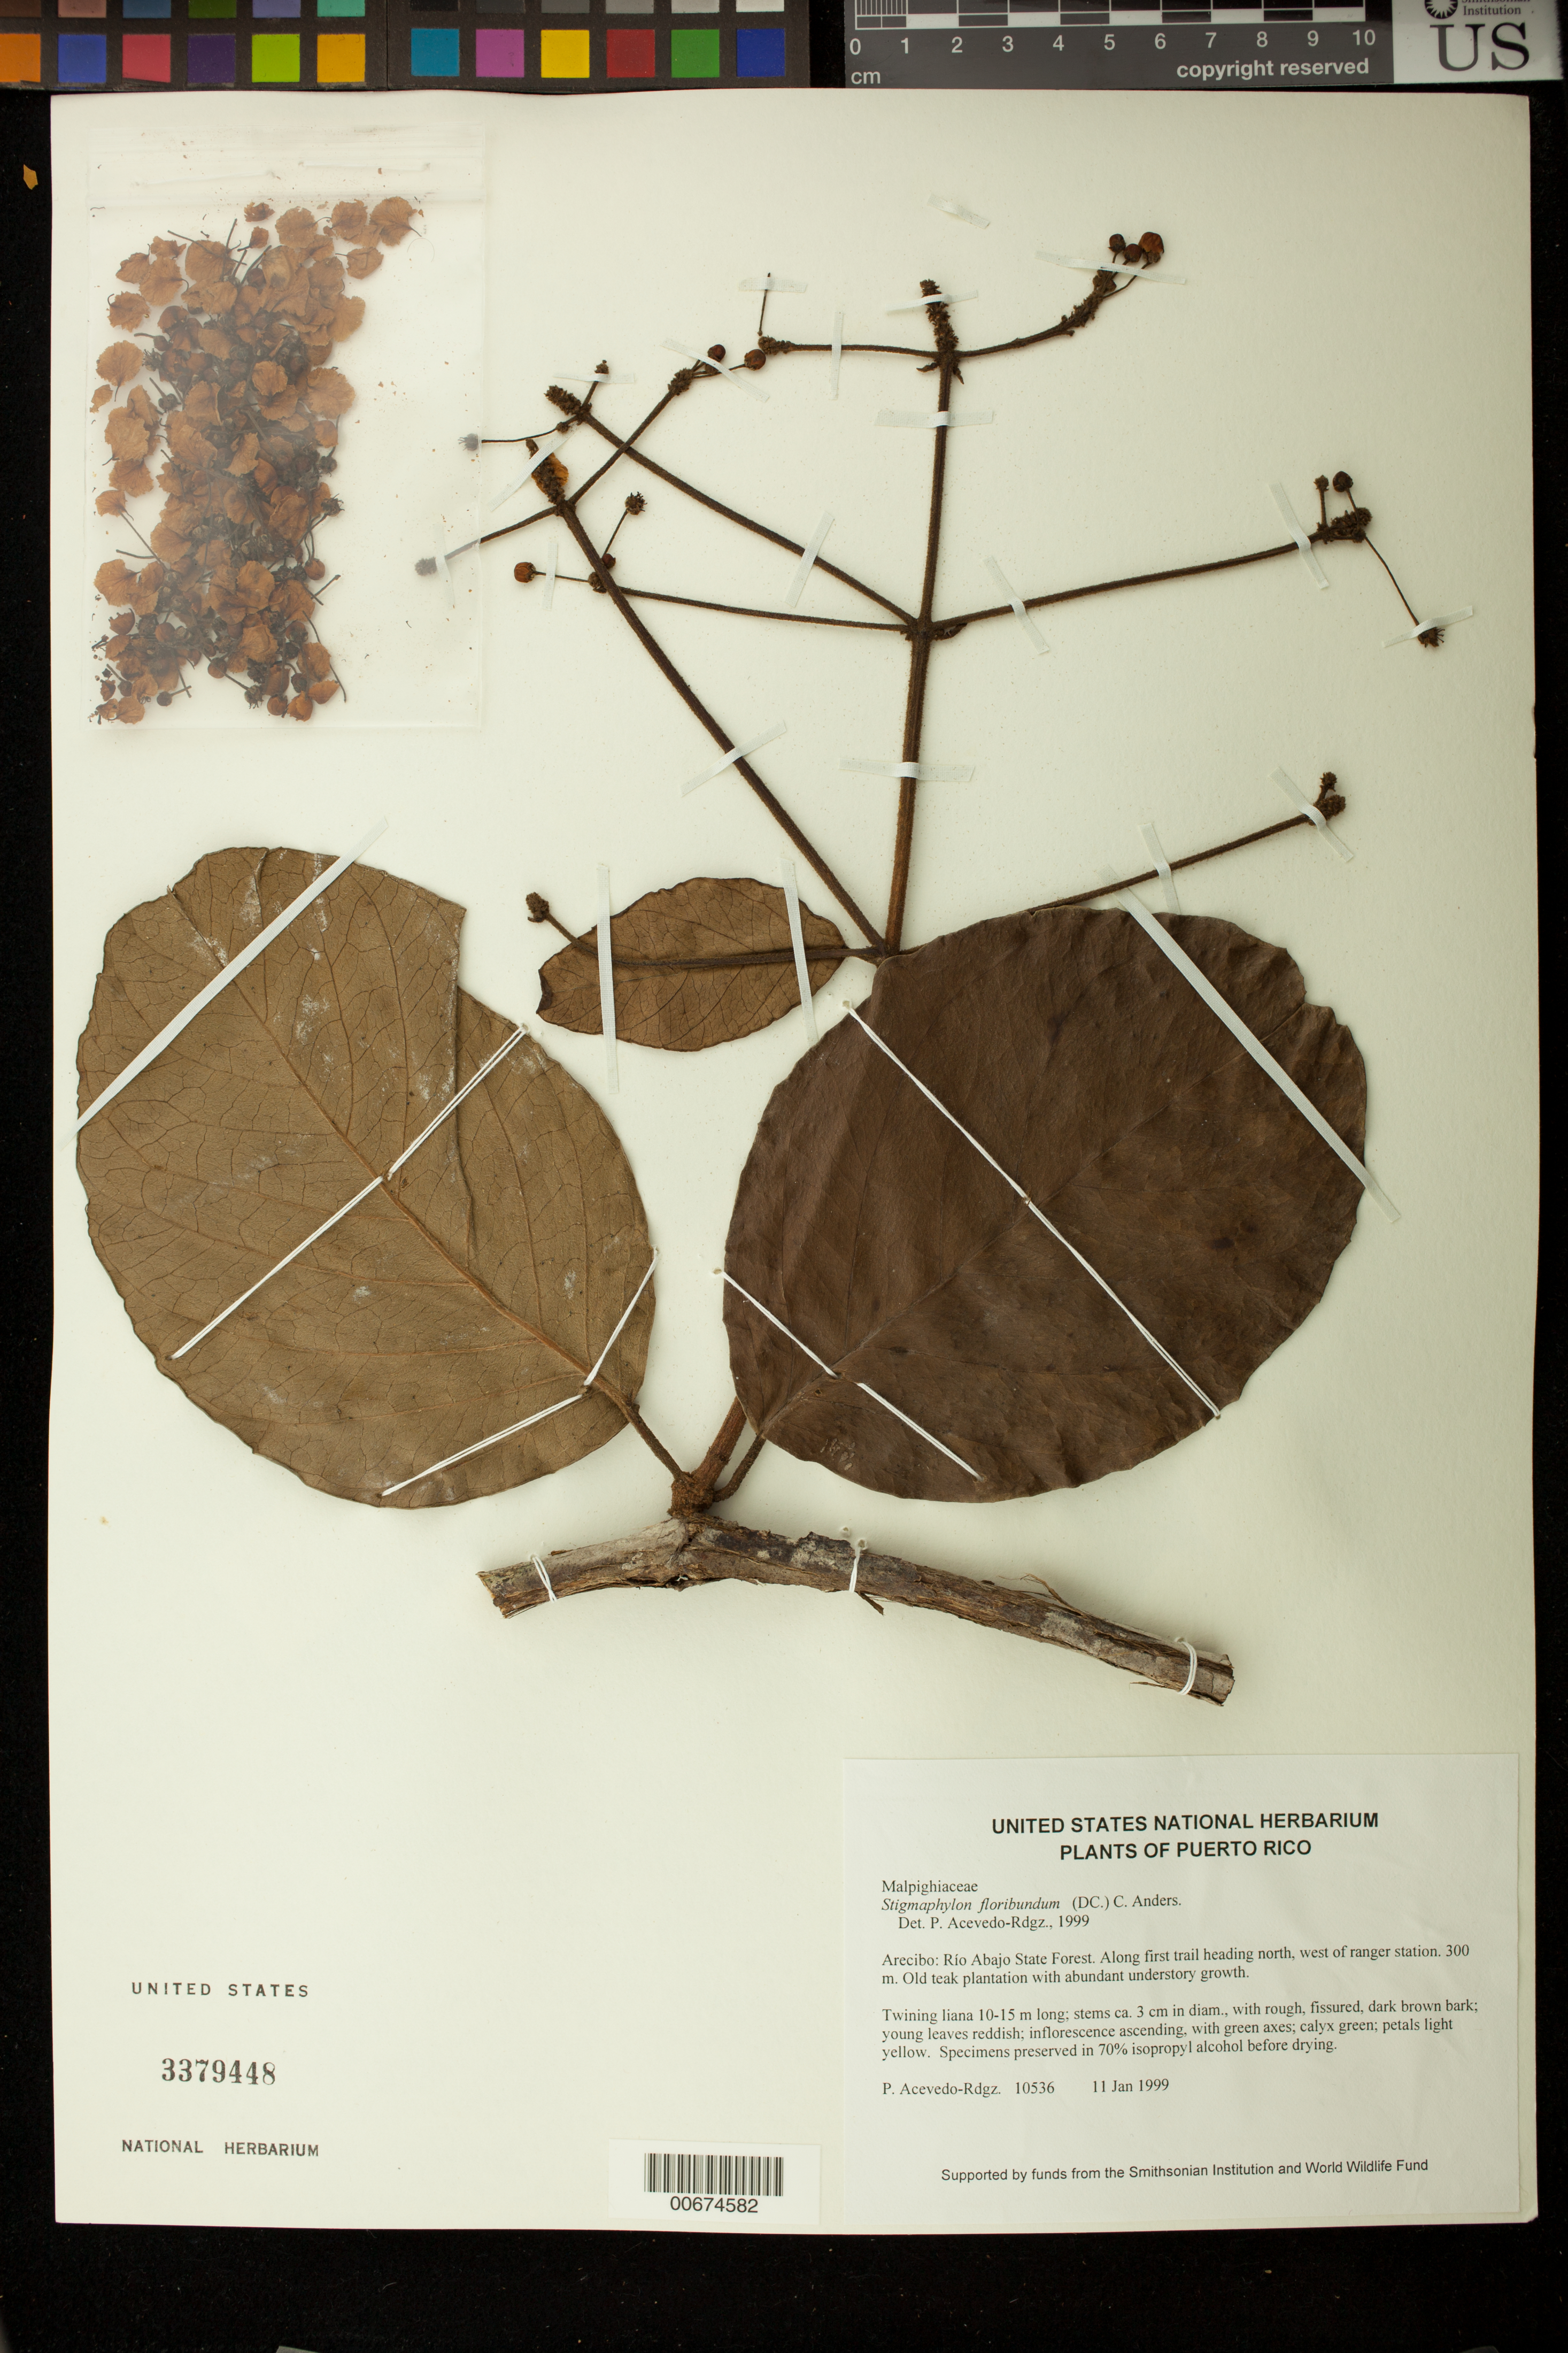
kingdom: Plantae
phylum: Tracheophyta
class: Magnoliopsida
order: Malpighiales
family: Malpighiaceae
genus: Stigmaphyllon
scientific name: Stigmaphyllon floribundum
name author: (DC.) C.E. Anderson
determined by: Acevedo-Rodríguez, P., (BOT), Smithsonian Institution - National Museum of Natural History (UNITED STATES)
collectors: P. Acevedo-Rodr.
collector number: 10536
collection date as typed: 11 Jan 1999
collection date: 1999-01-11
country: Puerto Rico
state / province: Arecibo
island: Puerto Rico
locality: Arecibo; Río Abajo State Forest. Along first trail heading north, west of ranger station.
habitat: Old teak plantation with abundant understory growth.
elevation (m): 300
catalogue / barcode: US 3379448